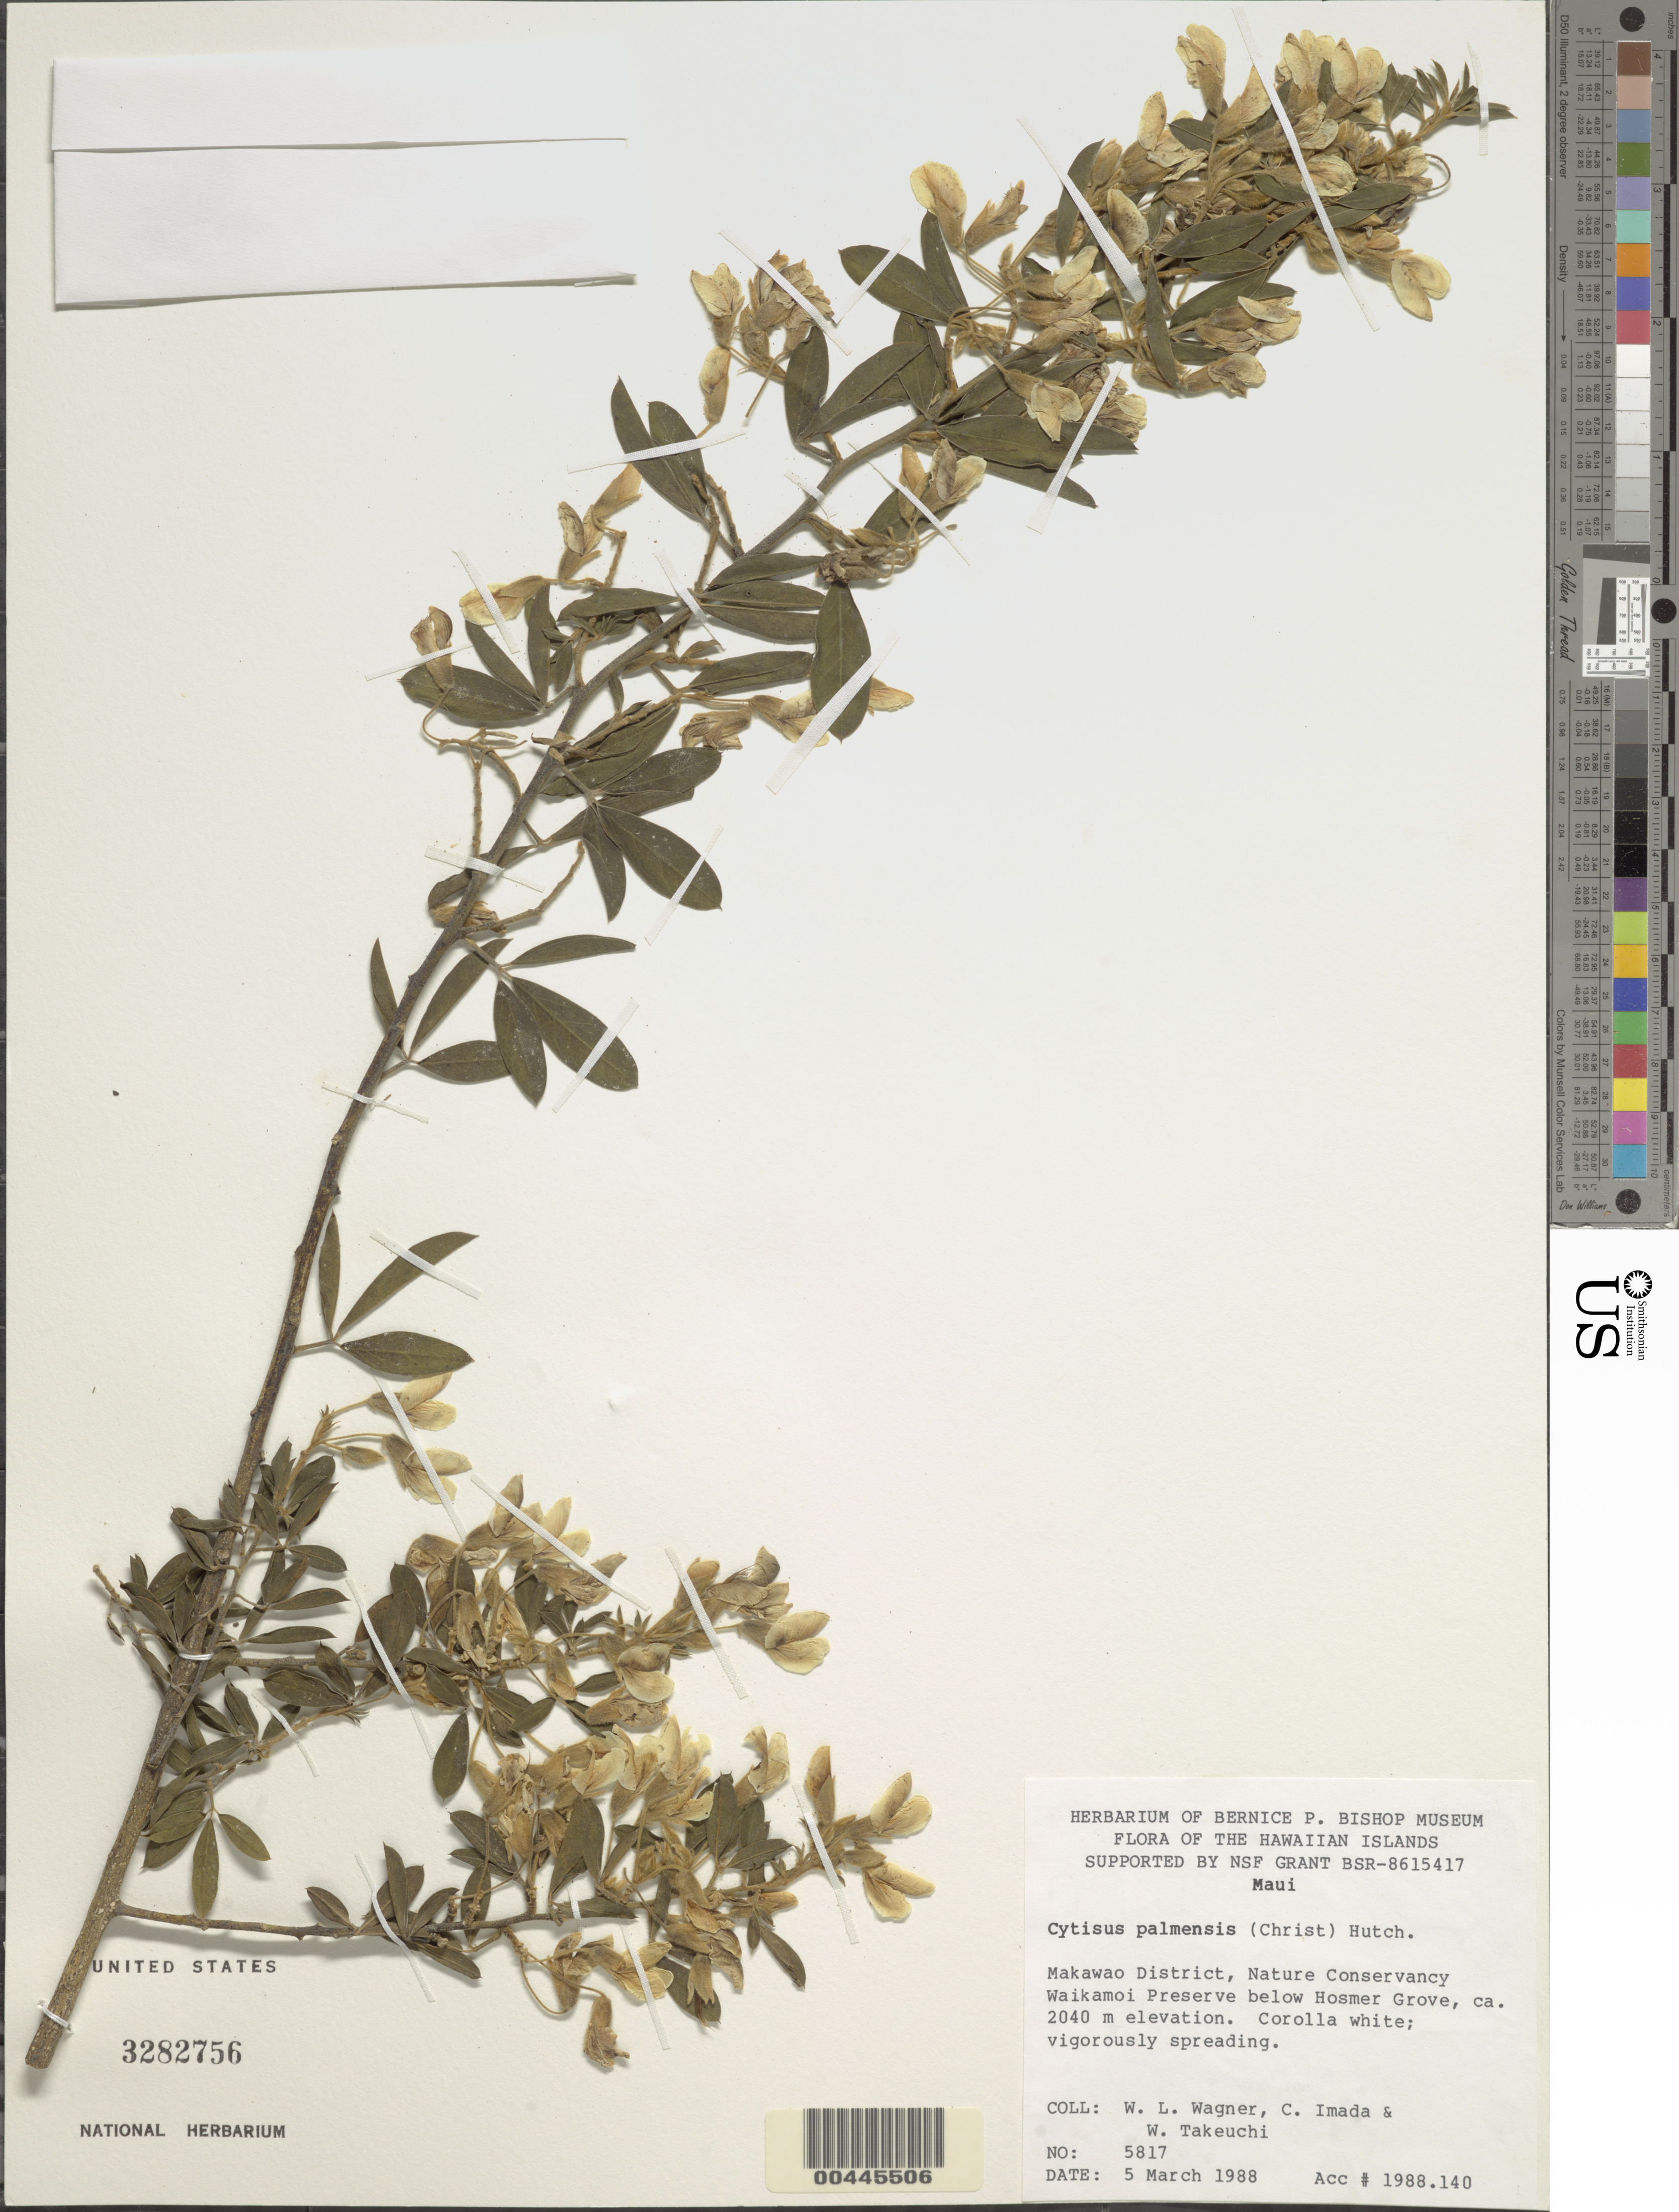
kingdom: Plantae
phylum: Tracheophyta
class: Magnoliopsida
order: Fabales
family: Fabaceae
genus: Cytisus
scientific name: Cytisus palmensis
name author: (Christ) Hutch.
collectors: W. L. Wagner, C. Imada & W. N. Takeuchi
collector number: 5817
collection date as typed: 5 Mar 1988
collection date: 1988-03-05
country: United States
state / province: Hawaii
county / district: Maui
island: Maui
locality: Makawao District, Nature Conservancy Waikamoi Preserve below Hosmer Grove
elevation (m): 2040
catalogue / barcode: US 3282756